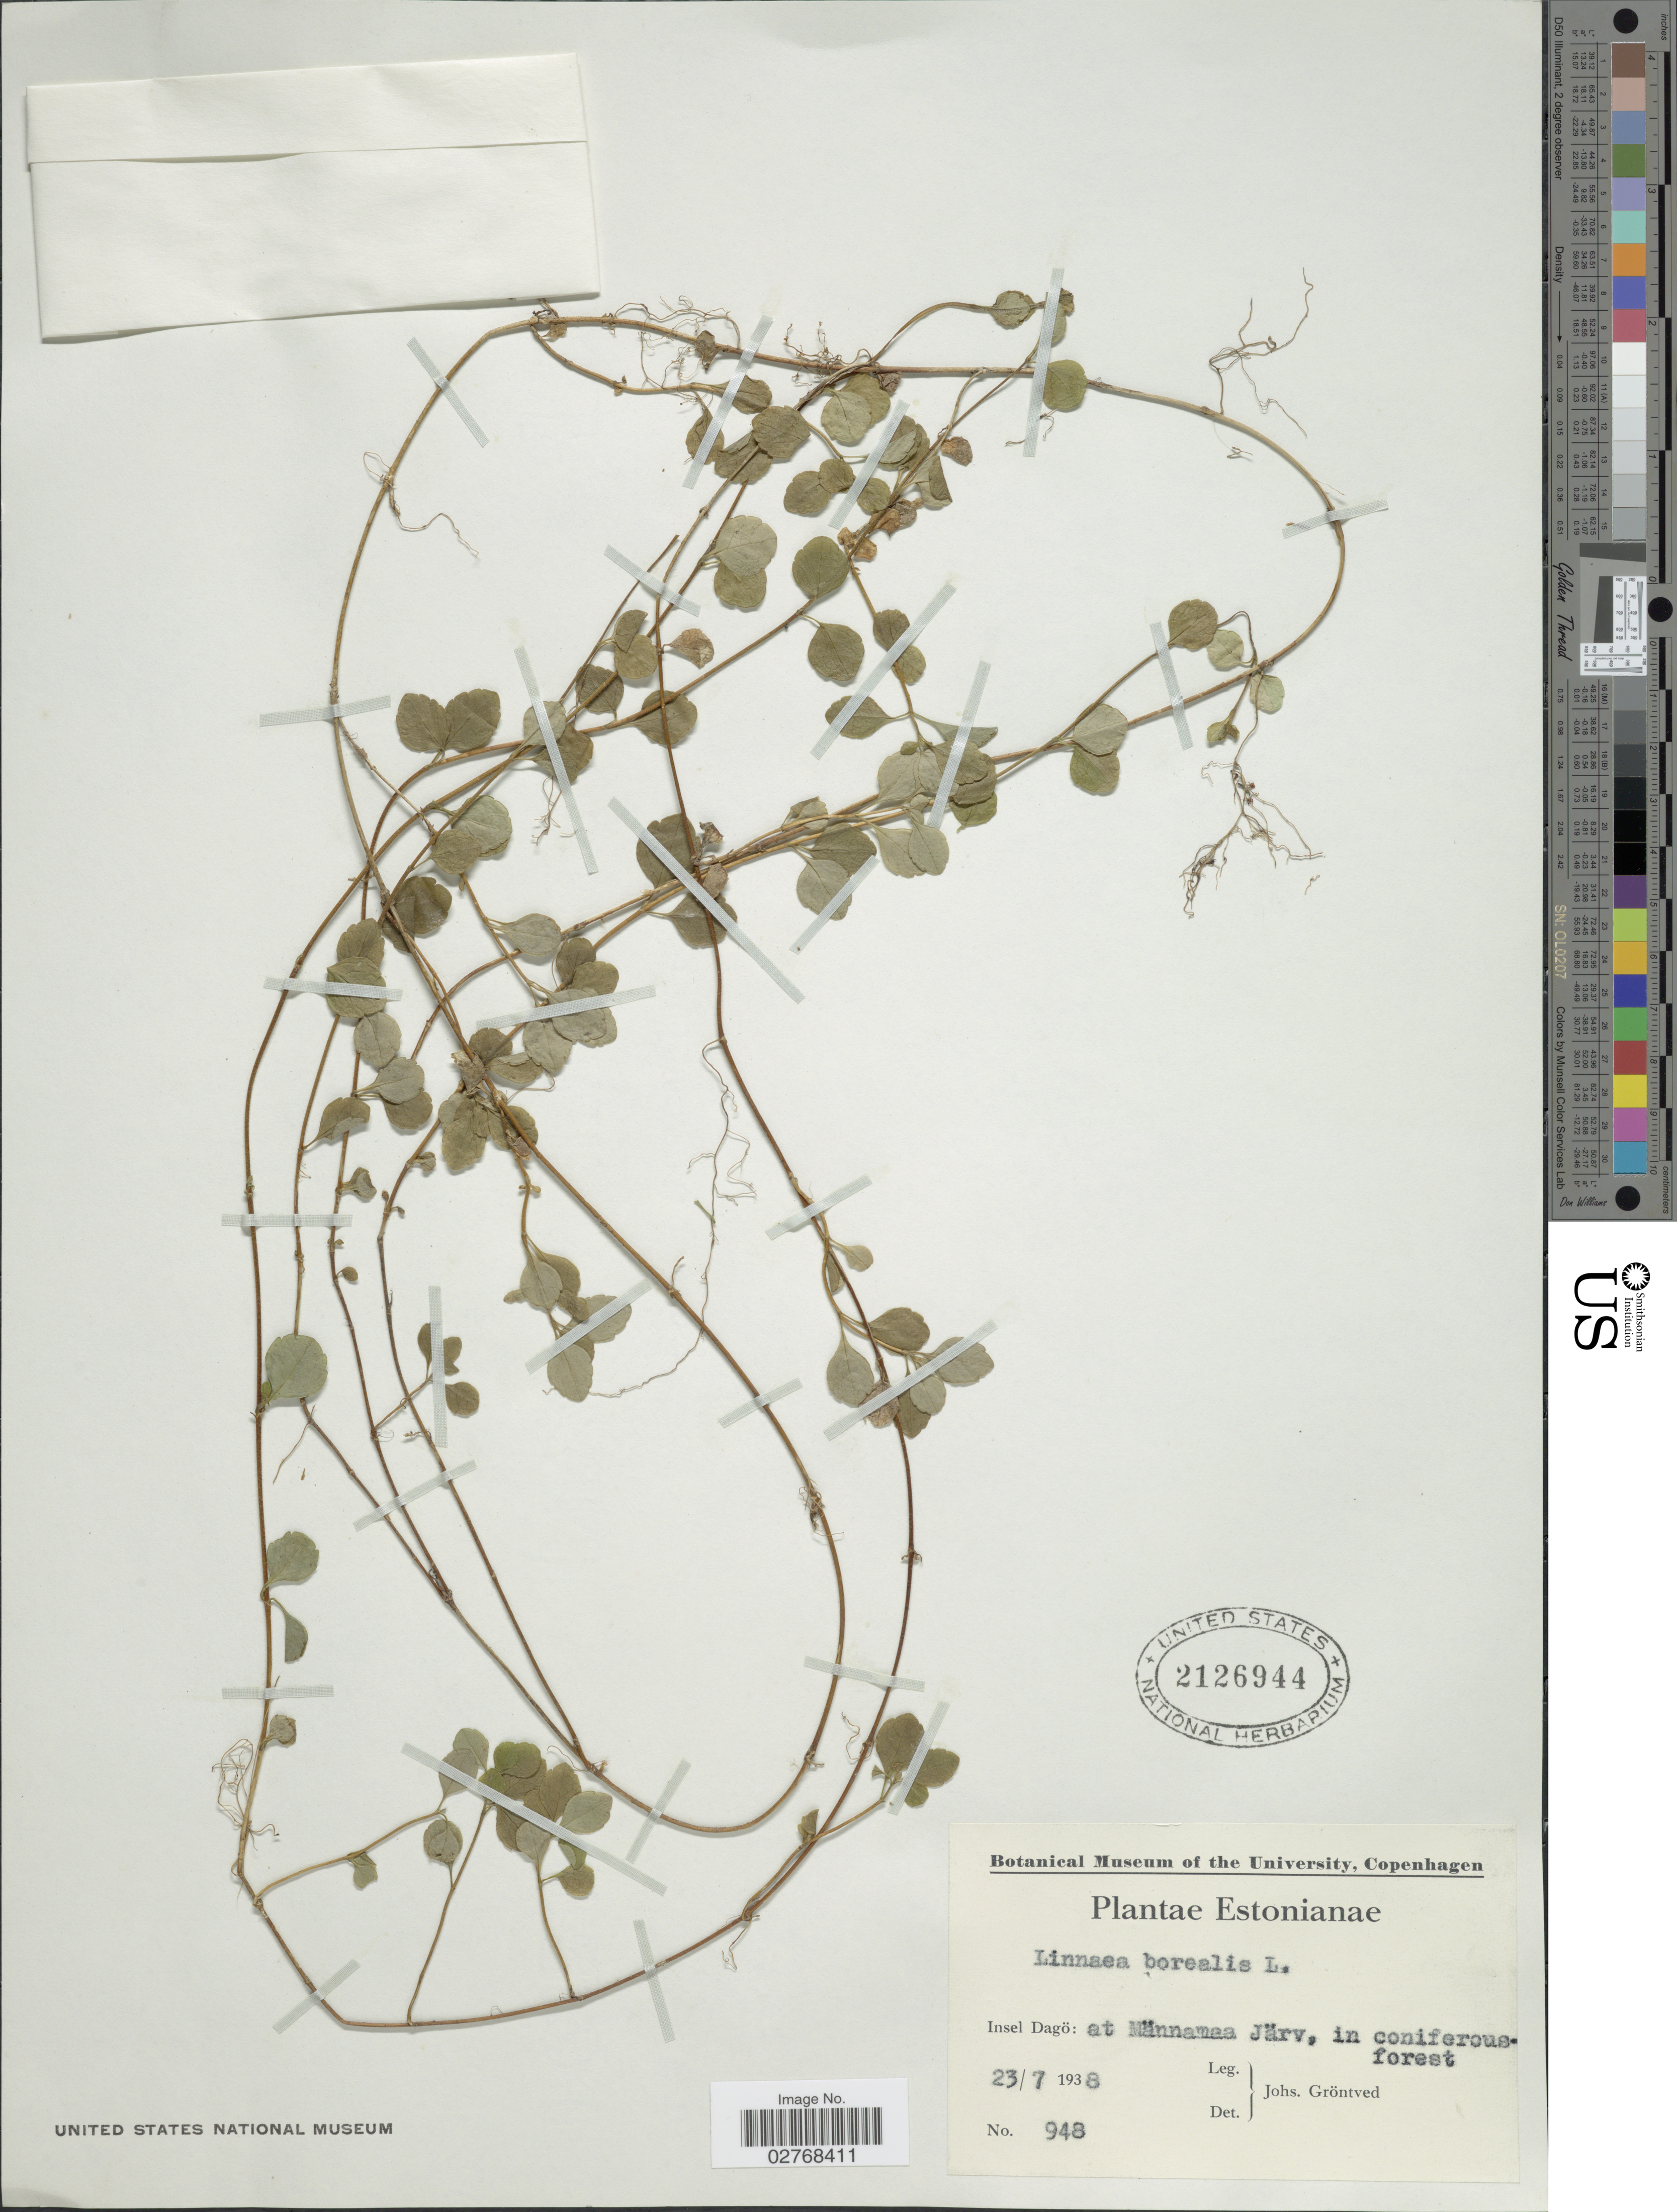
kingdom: Plantae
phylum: Tracheophyta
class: Magnoliopsida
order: Dipsacales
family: Caprifoliaceae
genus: Linnaea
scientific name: Linnaea borealis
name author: L.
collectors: J. Gröntved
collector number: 948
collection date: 1938-07-23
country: Estonia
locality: Insel Dagö: at Männamaa Jãrv, in coniferousforest.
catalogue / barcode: US 2126944